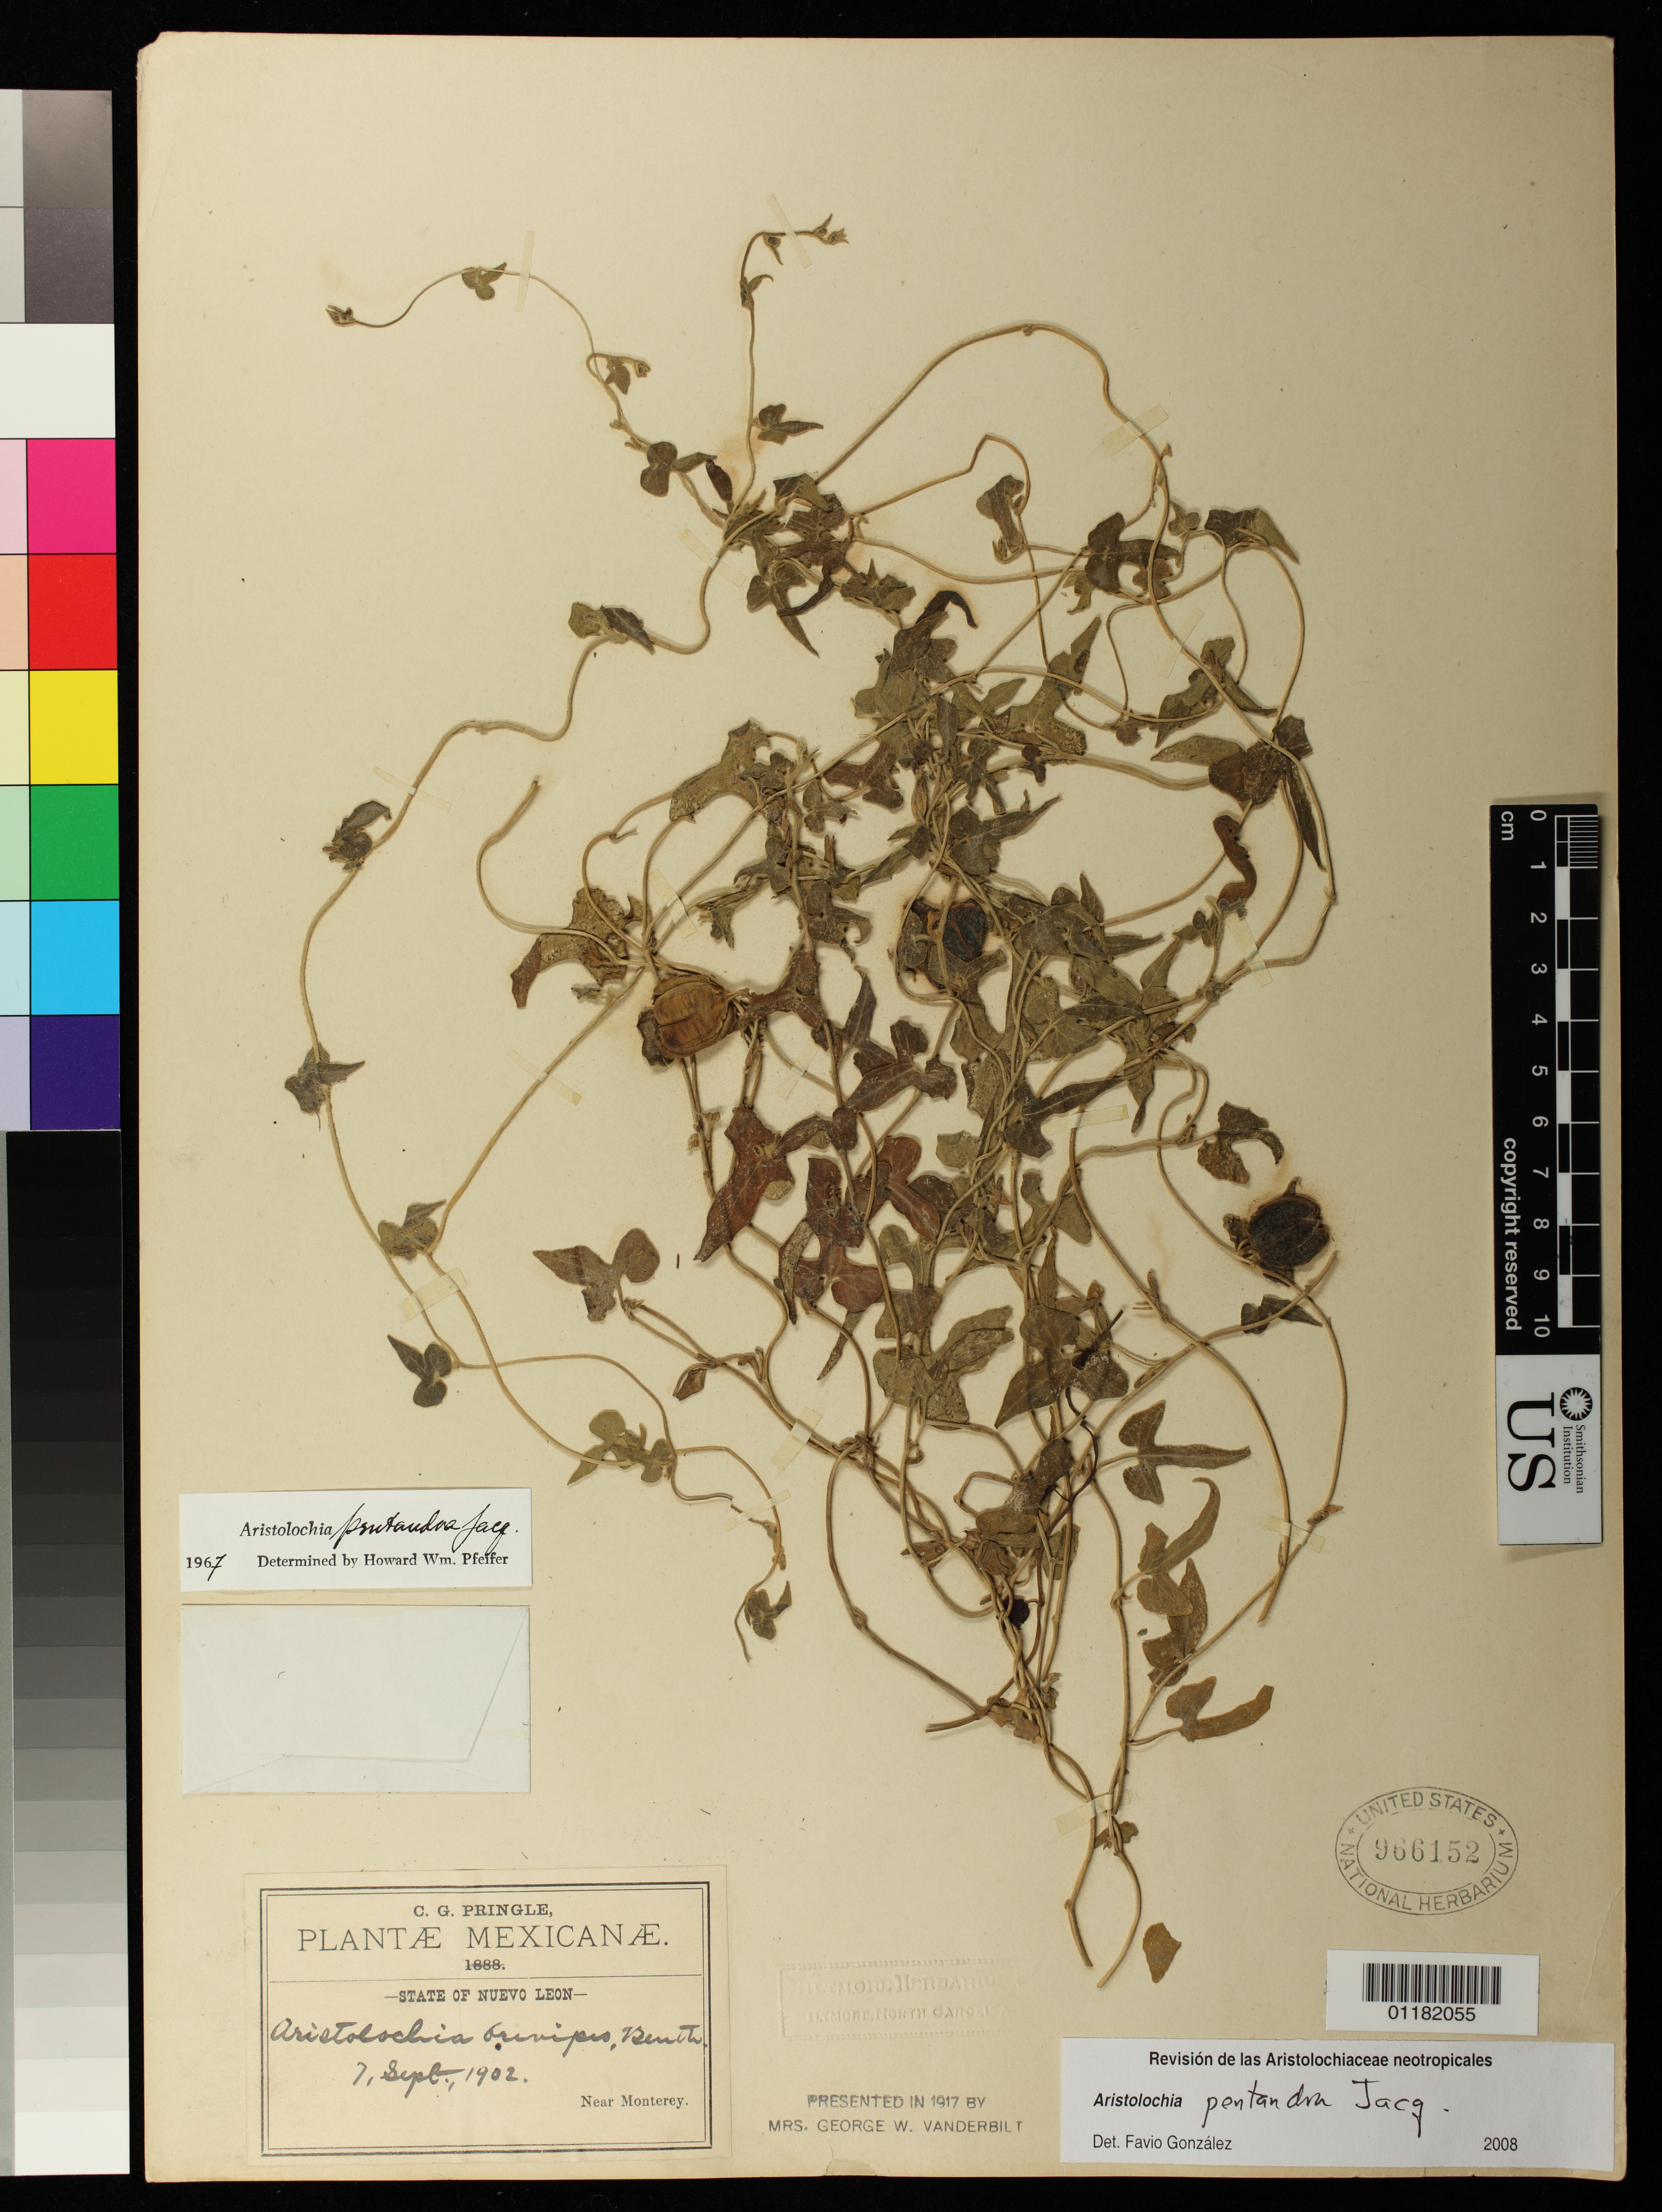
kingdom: Plantae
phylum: Tracheophyta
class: Magnoliopsida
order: Piperales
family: Aristolochiaceae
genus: Aristolochia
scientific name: Aristolochia pentandra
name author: Sessé & Moc.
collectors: C. G. Pringle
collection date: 1902-09-07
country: Mexico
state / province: Nuevo Leon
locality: Near Monterey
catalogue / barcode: US 966152